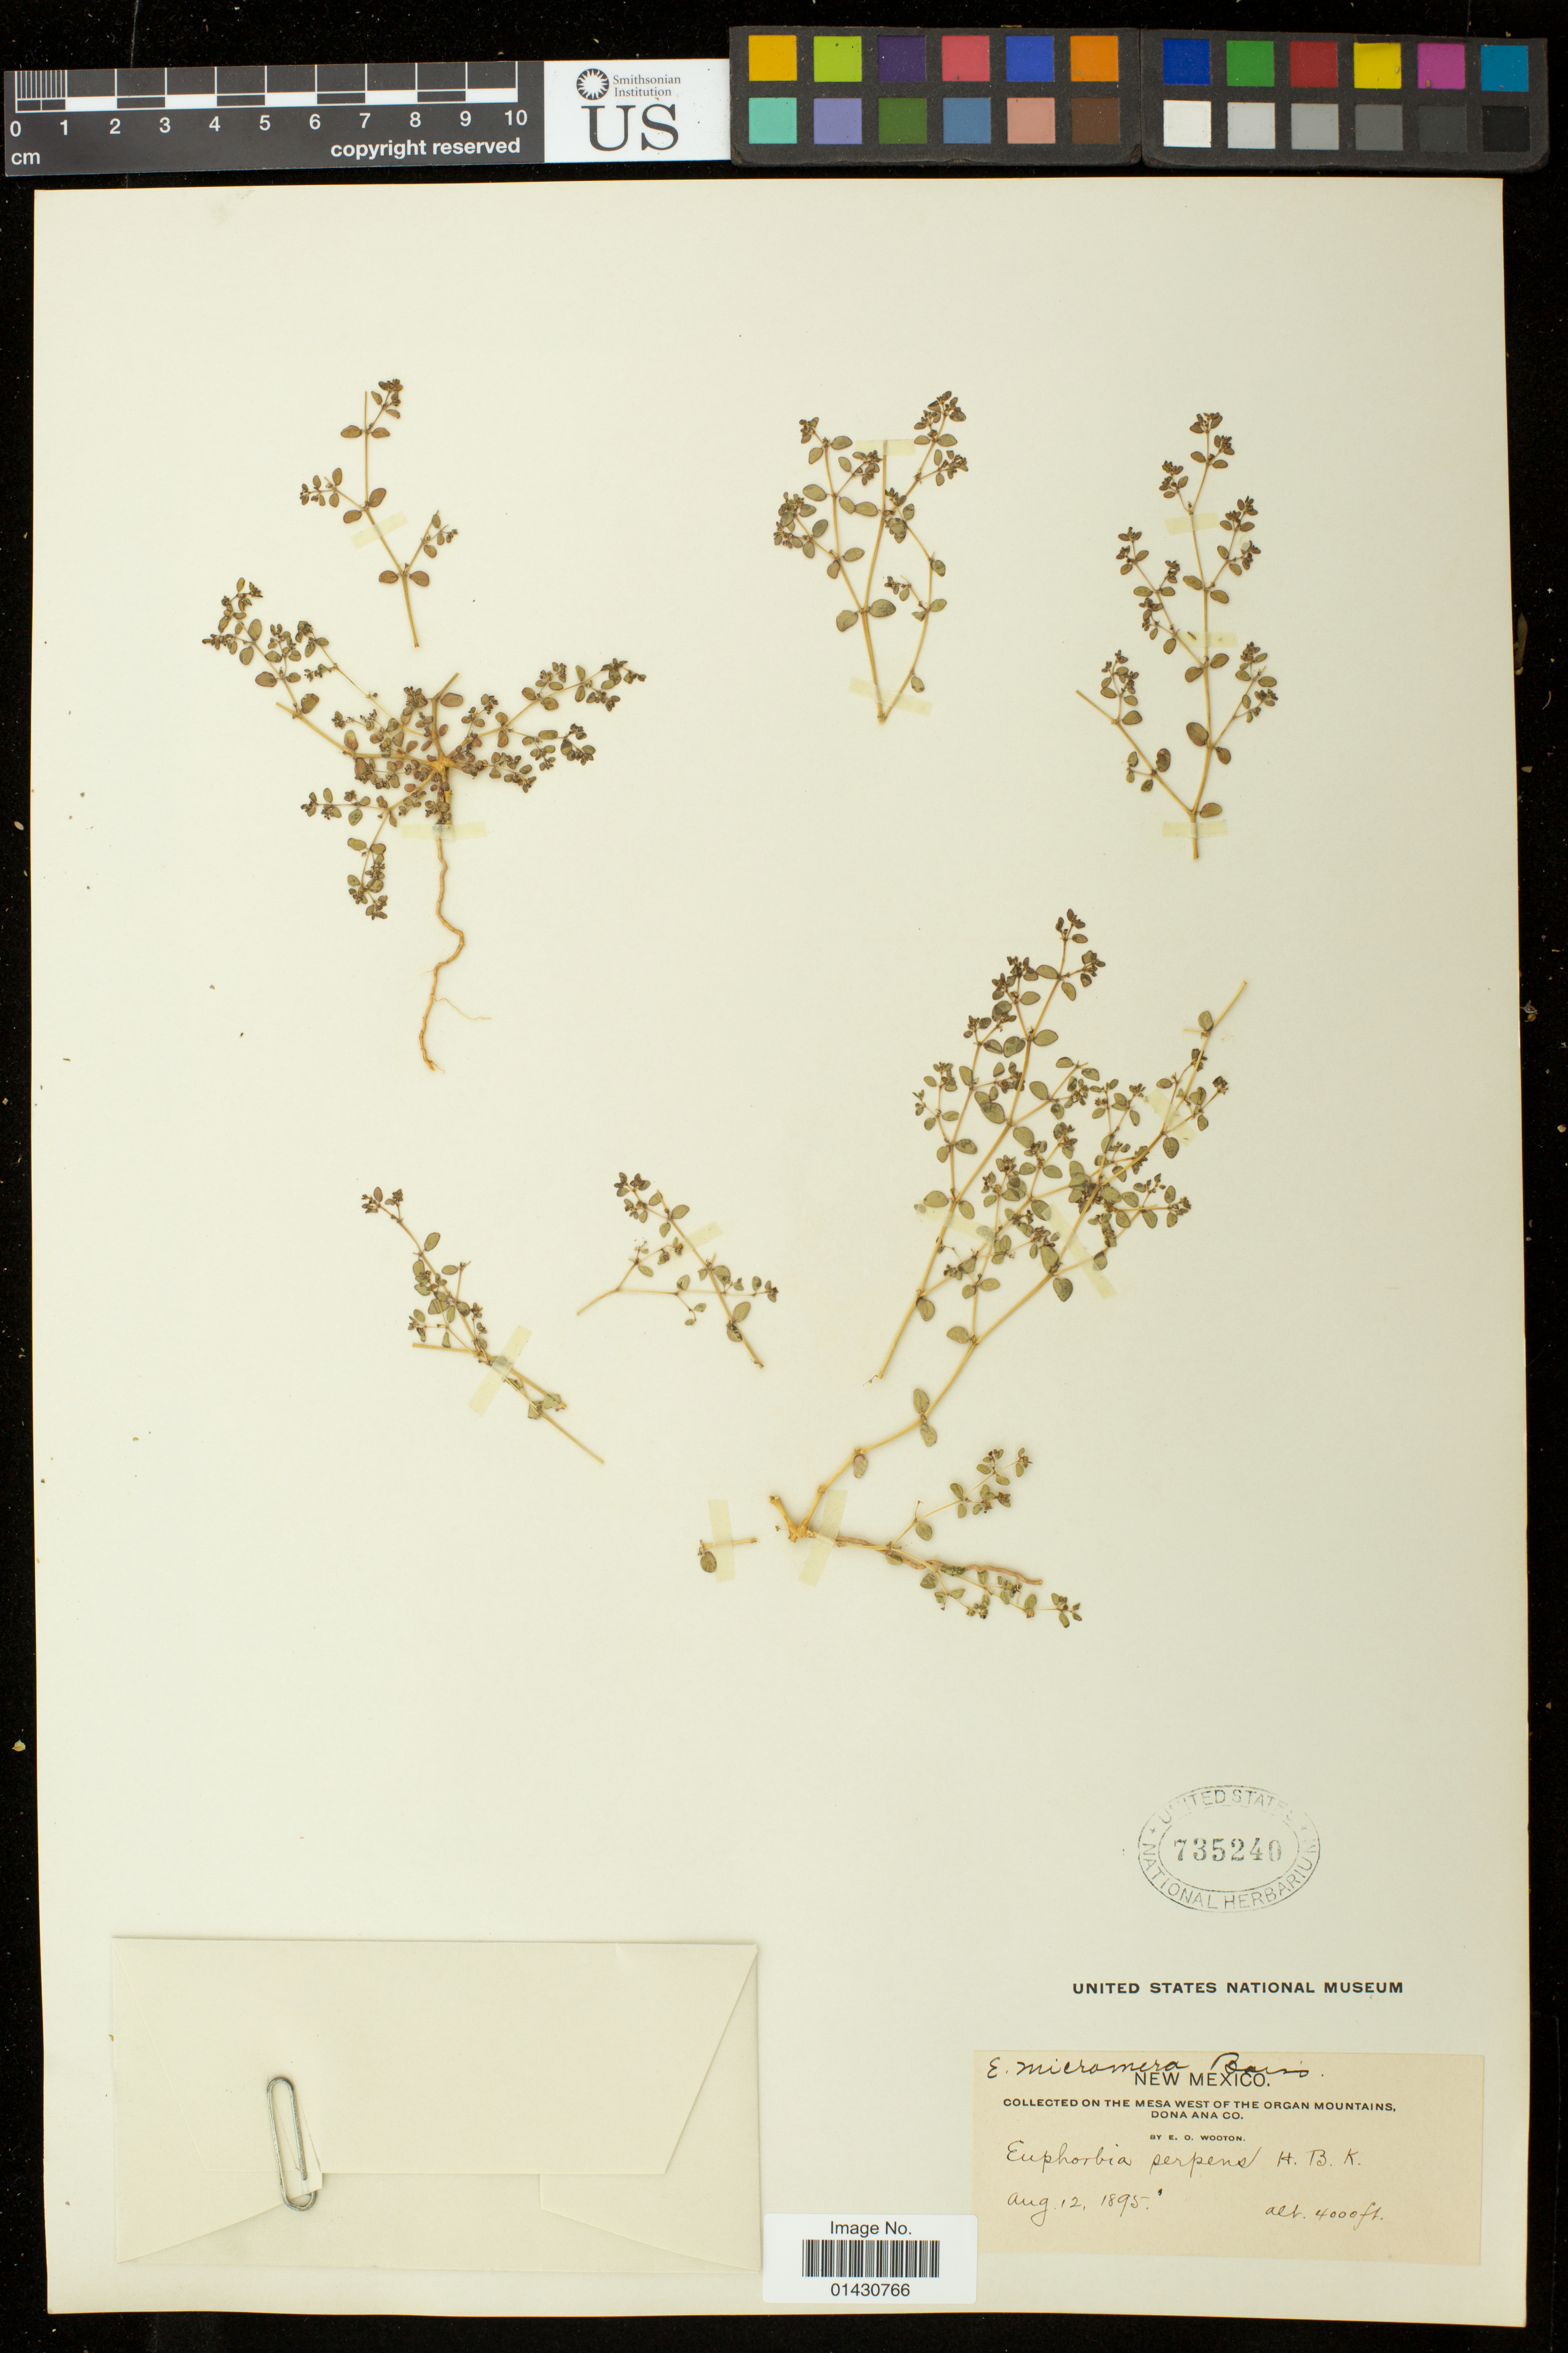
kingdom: Plantae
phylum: Tracheophyta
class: Magnoliopsida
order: Malpighiales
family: Euphorbiaceae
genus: Euphorbia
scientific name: Euphorbia micromera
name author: Boiss.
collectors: E. O. Wooton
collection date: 1895-08-12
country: United States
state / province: New Mexico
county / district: Doña Ana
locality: Mesa west of the Organ Mountains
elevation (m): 1219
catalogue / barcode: US 735240